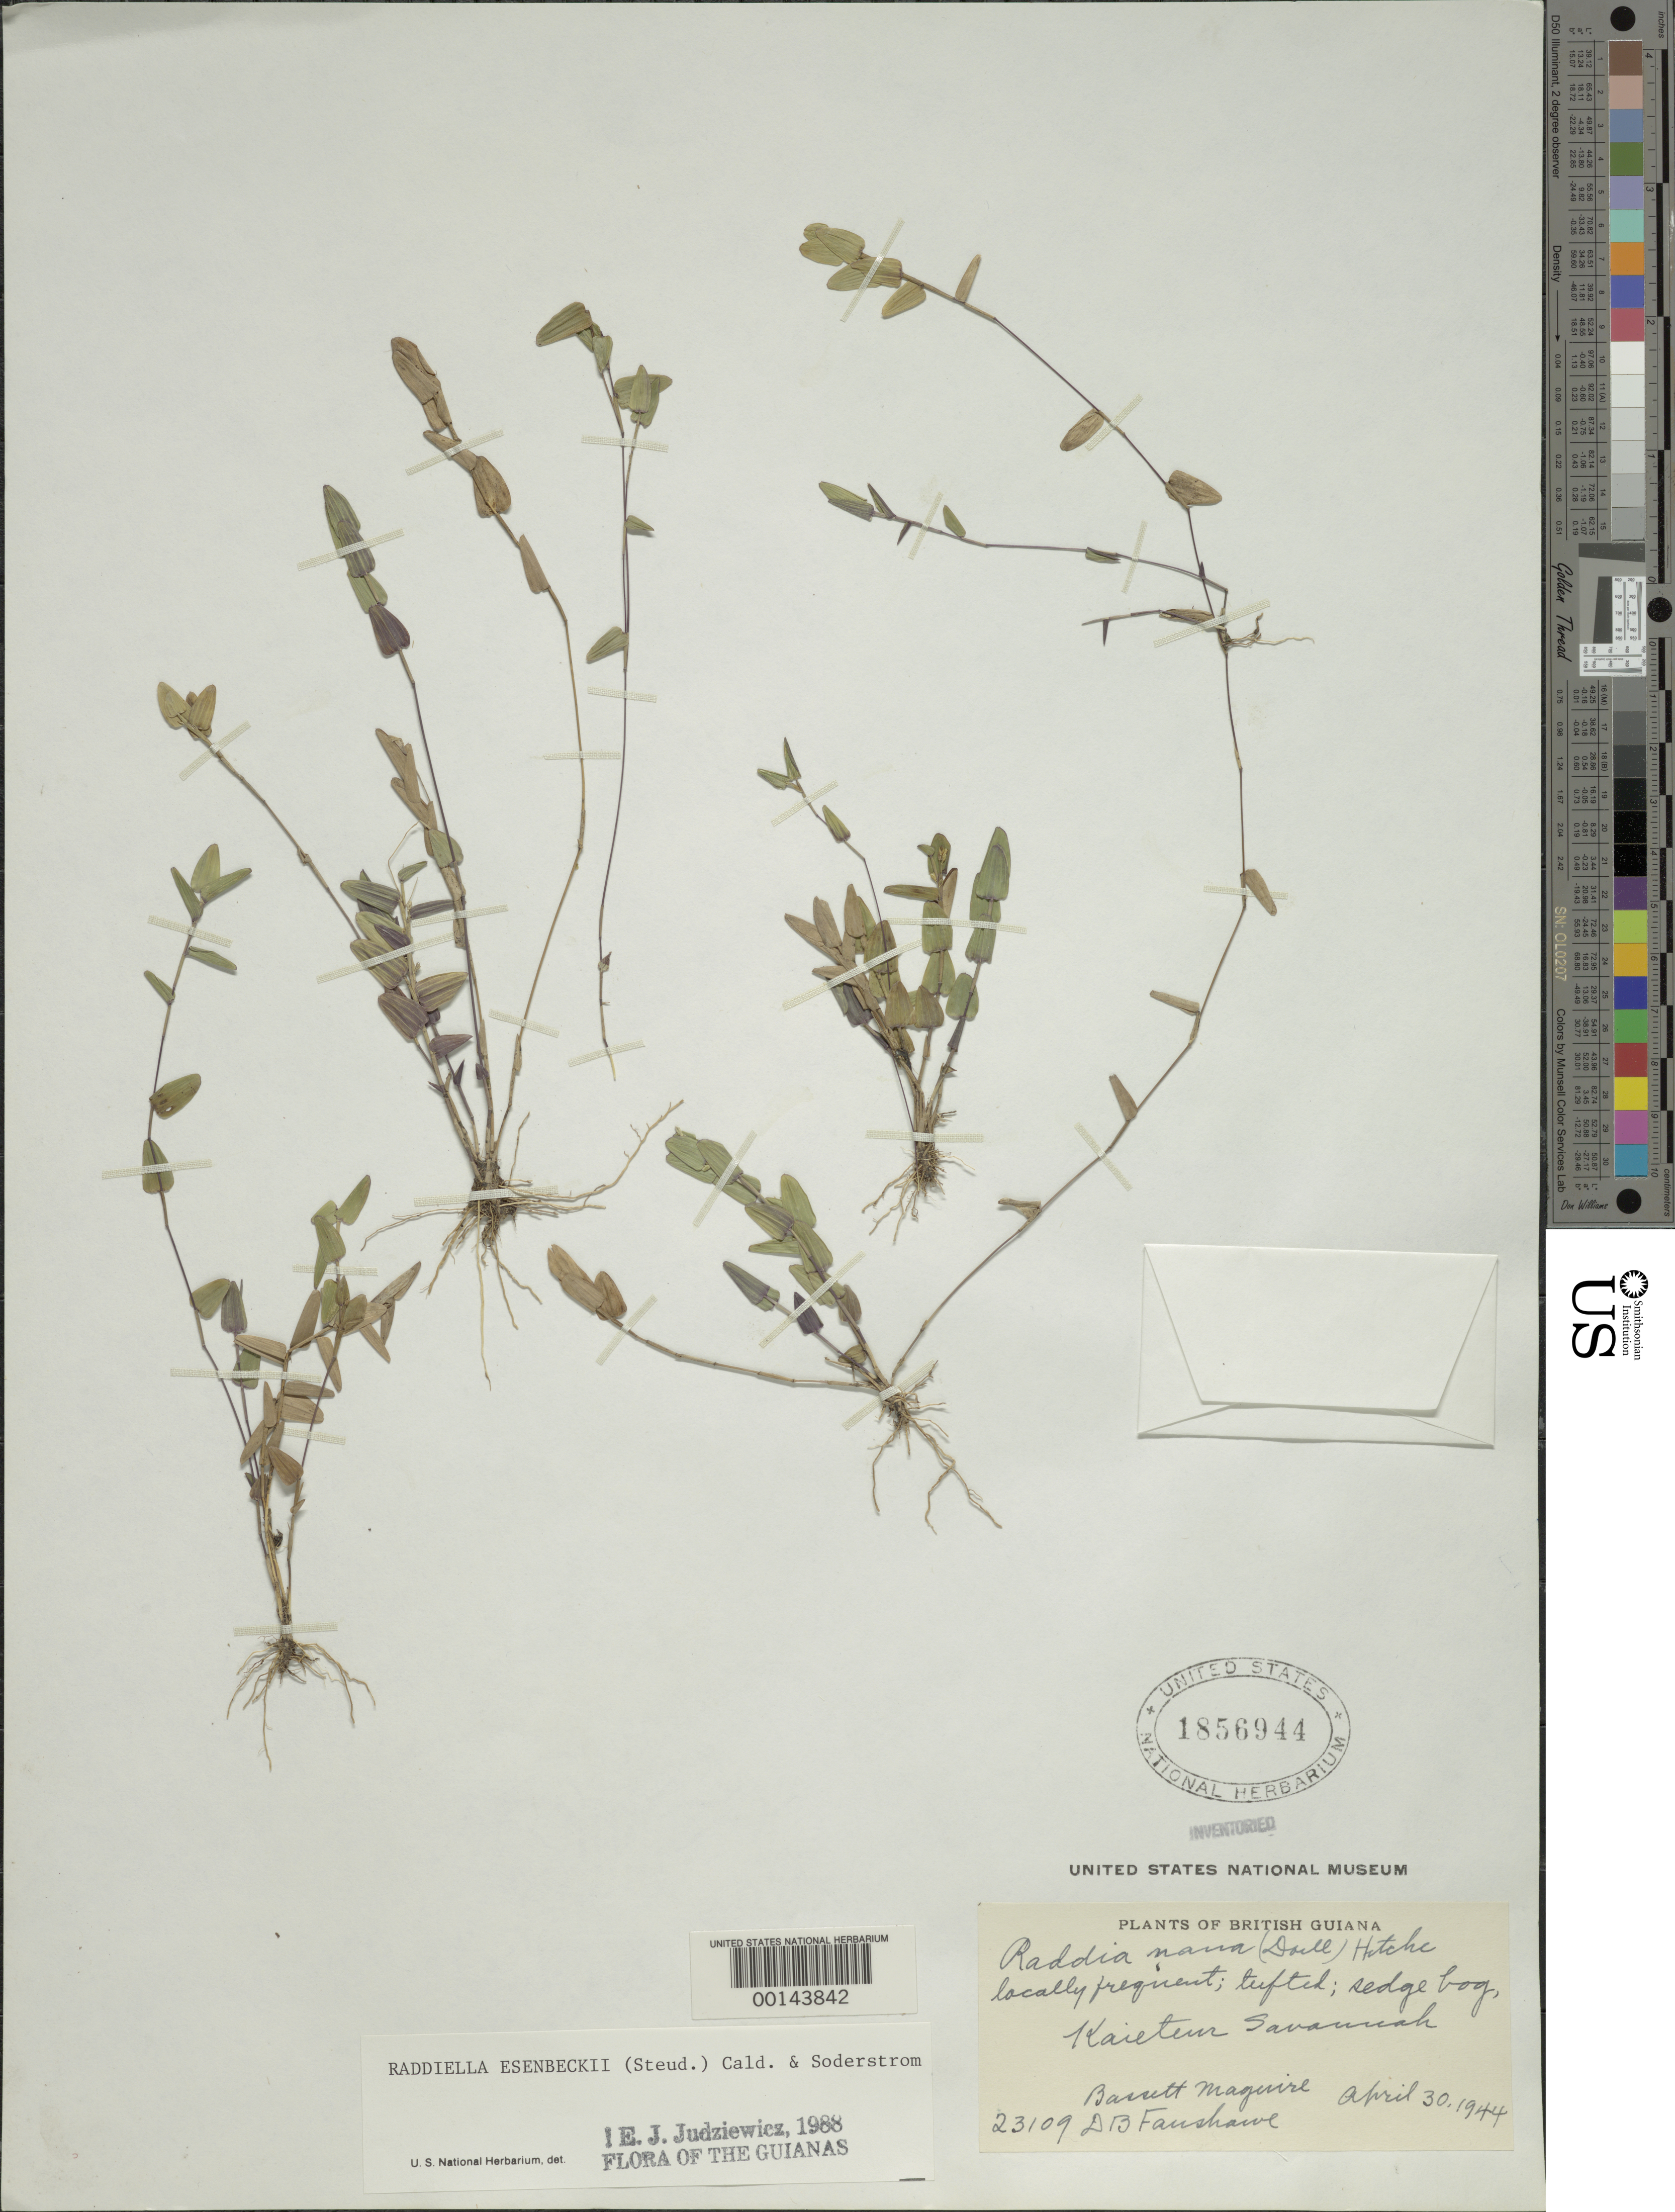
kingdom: Plantae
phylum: Tracheophyta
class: Liliopsida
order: Poales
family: Poaceae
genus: Raddiella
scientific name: Raddiella esenbeckii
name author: (Steud.) C. E. Calderón & Soderstr.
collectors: B. Maguire & D. B. Fanshawe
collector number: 23109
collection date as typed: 30 Apr 1944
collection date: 1944-04-30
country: Guyana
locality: Kaieteur savannah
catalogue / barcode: US 1856944